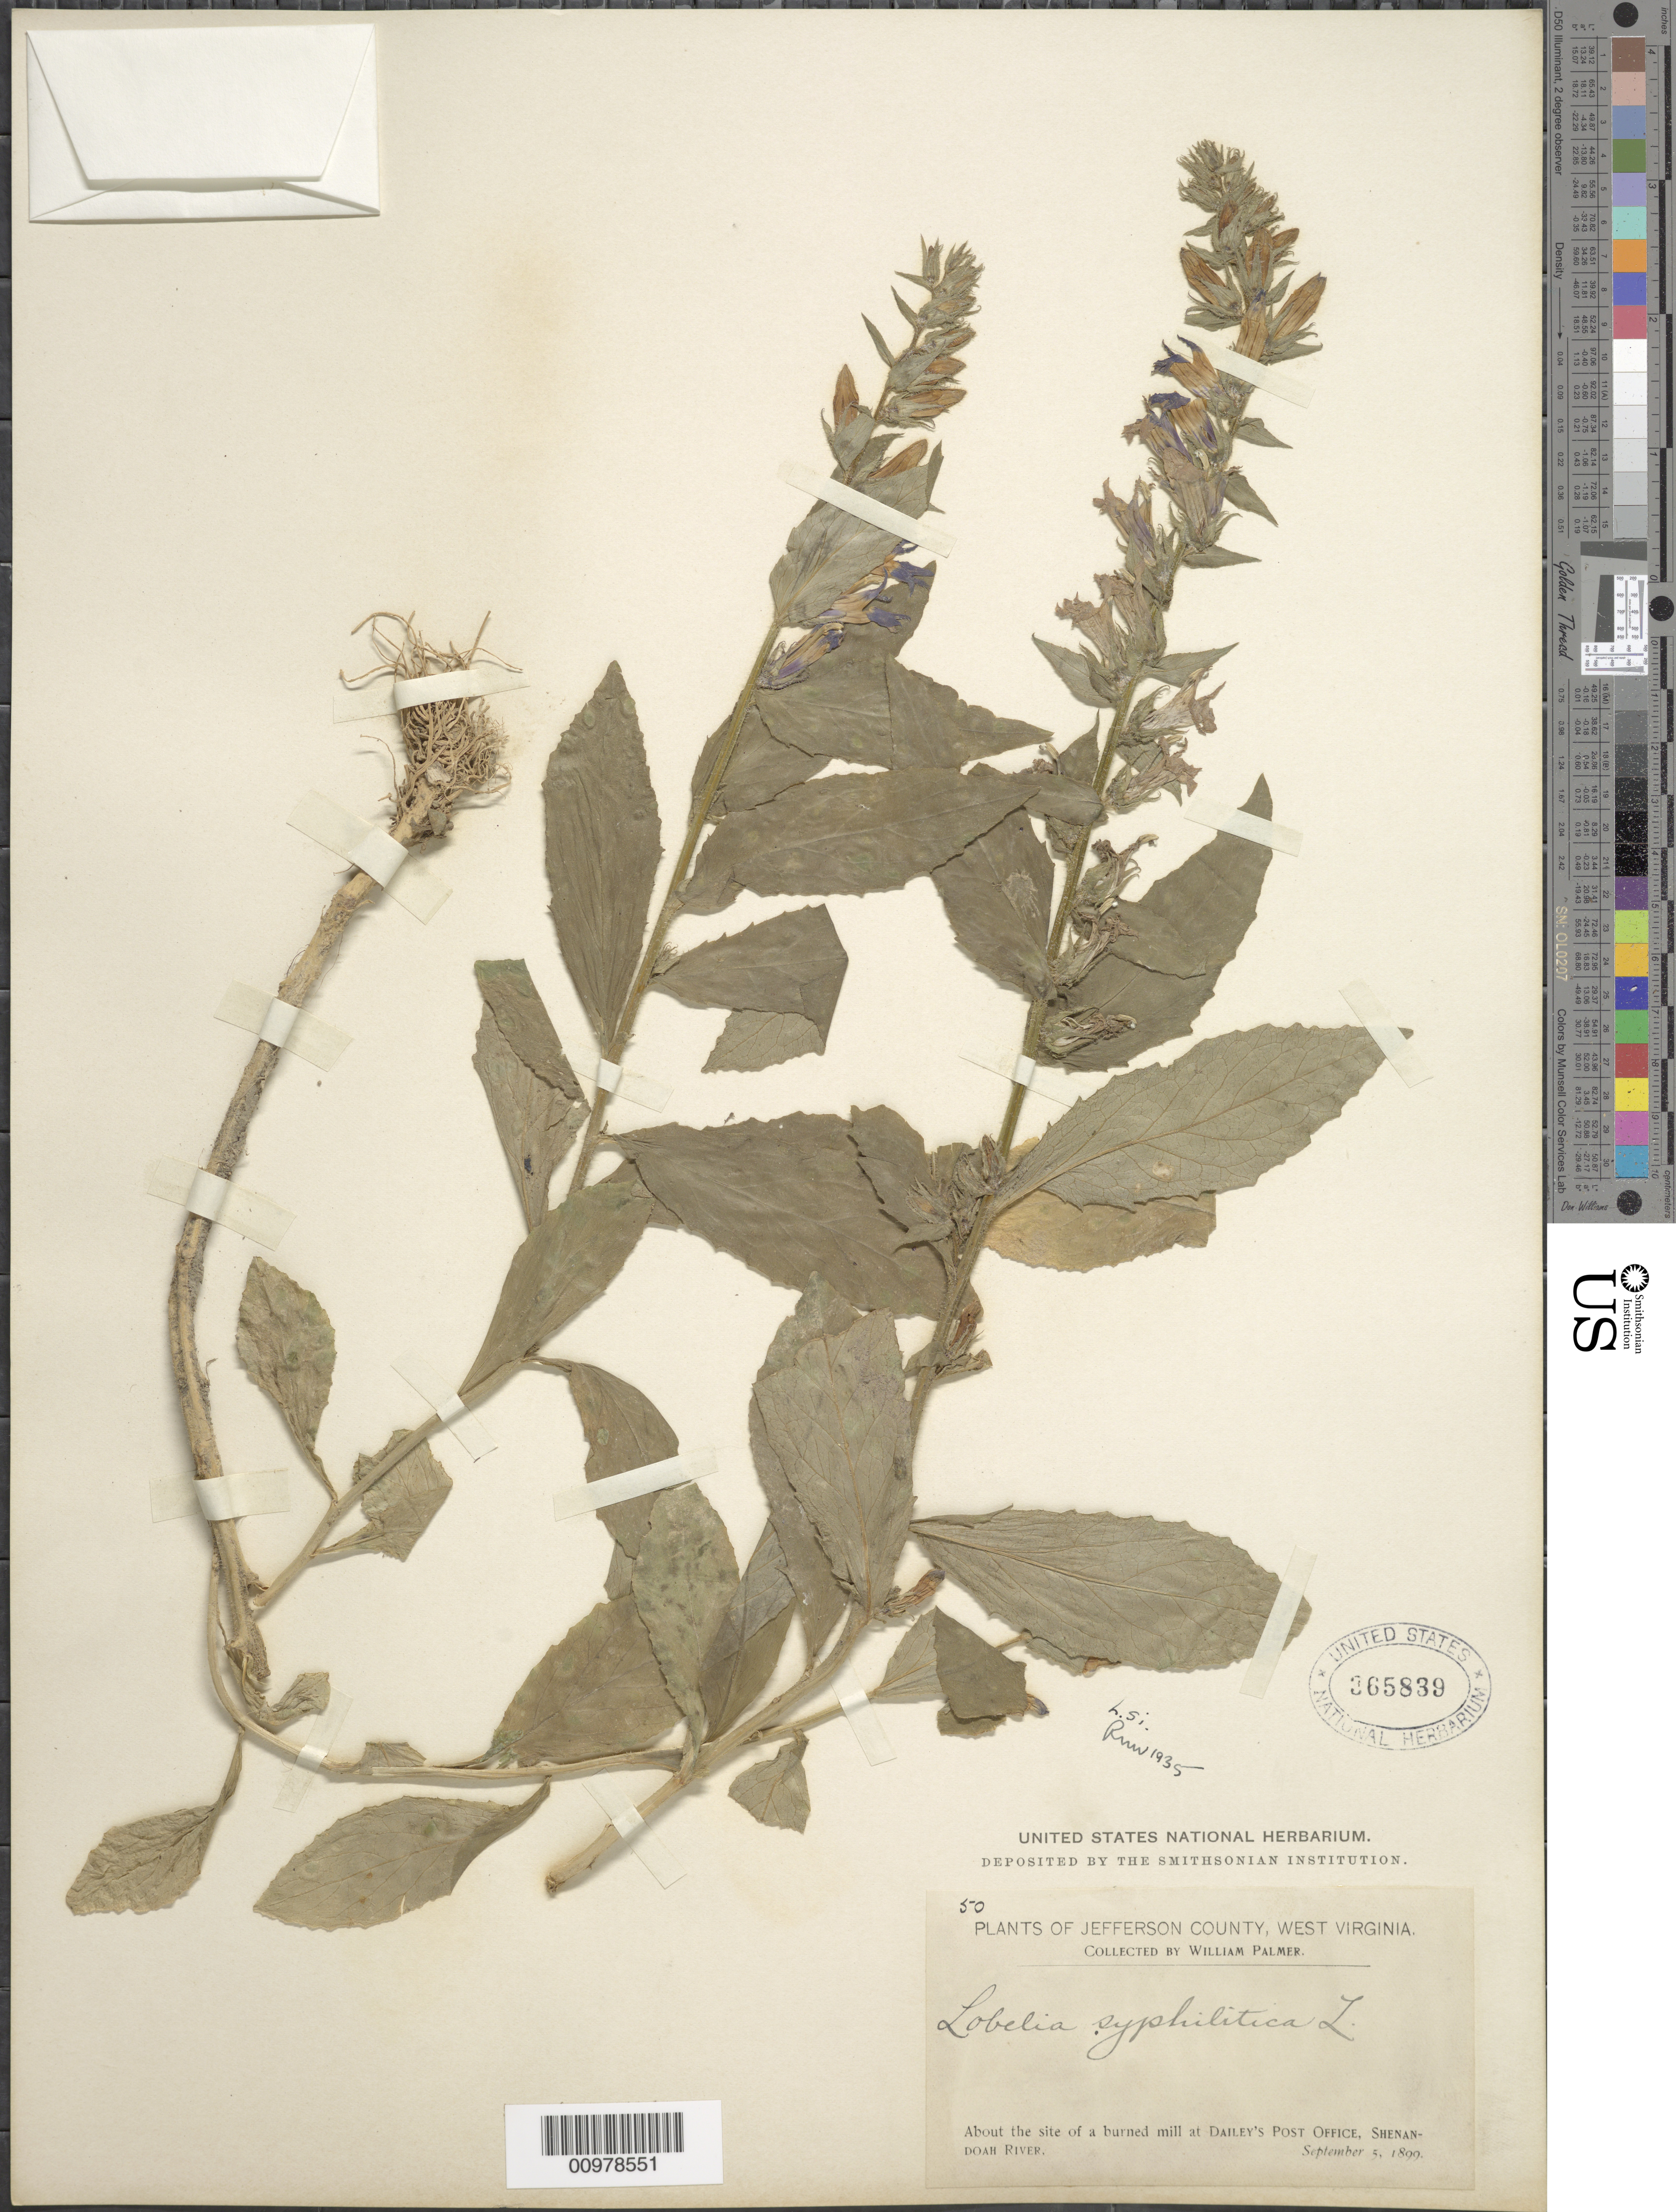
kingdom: Plantae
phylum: Tracheophyta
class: Magnoliopsida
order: Asterales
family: Campanulaceae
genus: Lobelia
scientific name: Lobelia siphilitica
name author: L.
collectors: W. Palmer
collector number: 50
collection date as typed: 5 Sep 1899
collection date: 1899-09-05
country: United States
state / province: West Virginia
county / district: Jefferson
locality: Dailey's Post Office, Shenandoah River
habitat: about the site of a burned mill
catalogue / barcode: US 365839